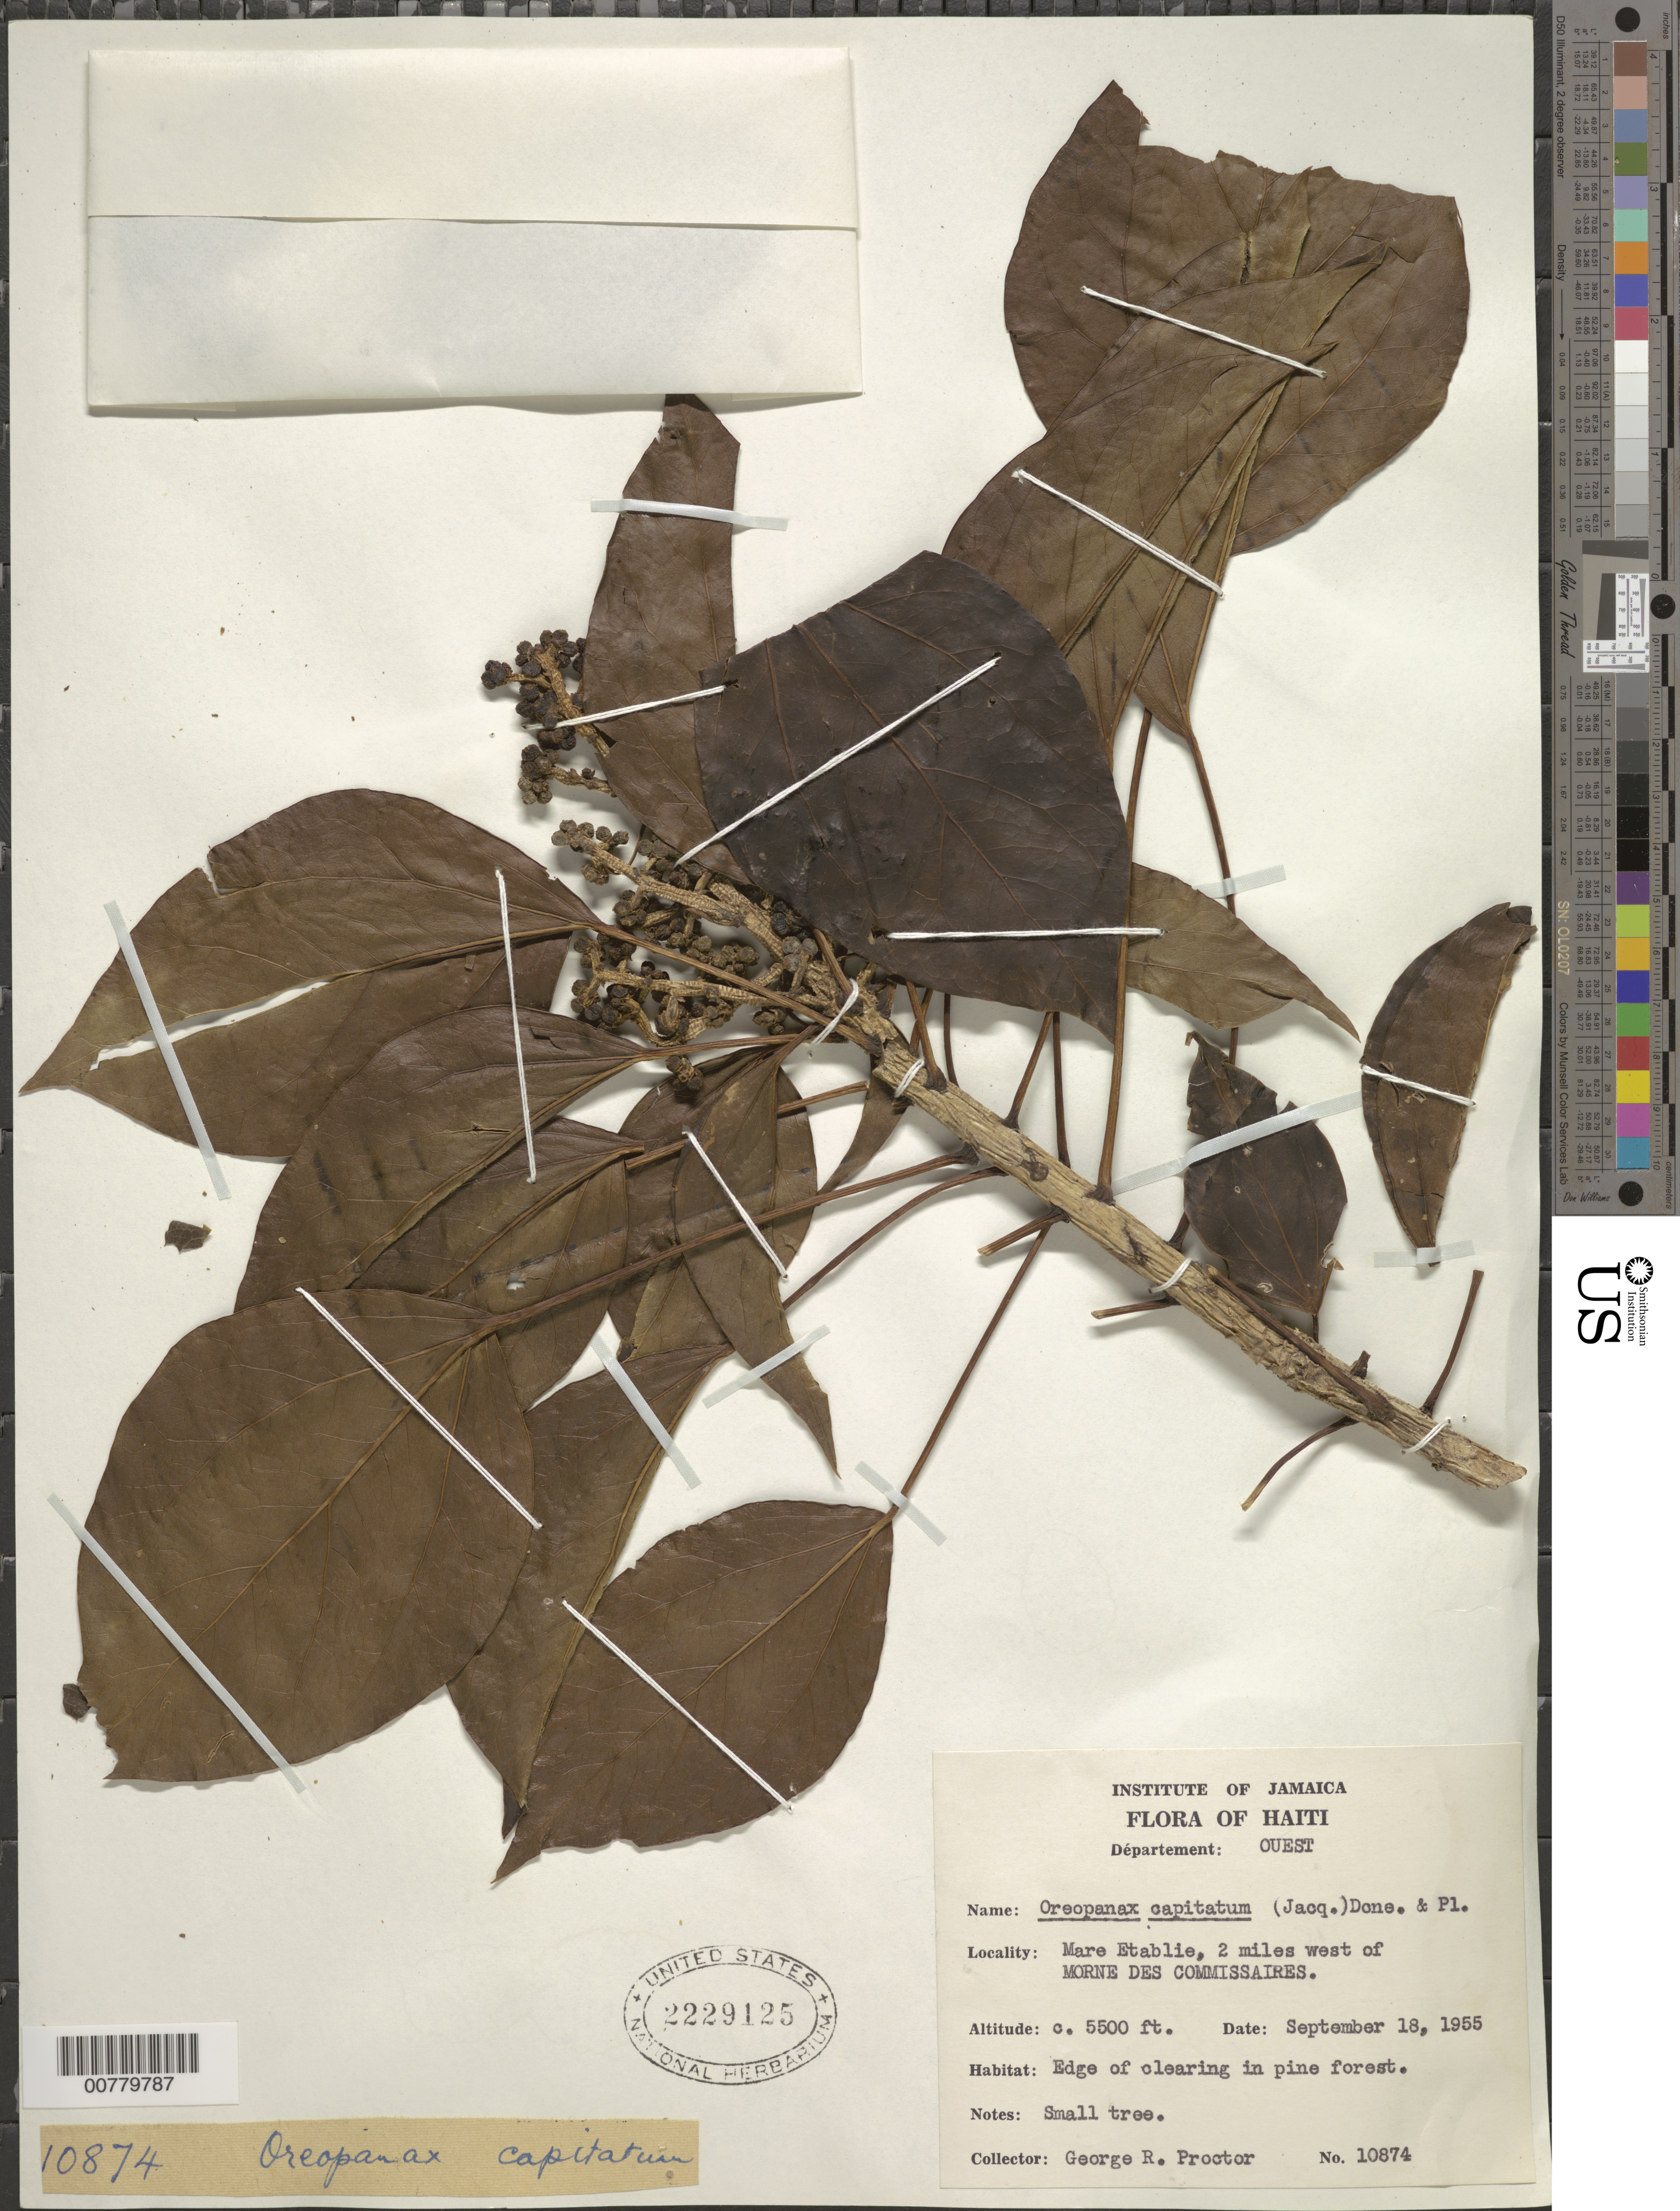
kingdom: Plantae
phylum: Tracheophyta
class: Magnoliopsida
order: Apiales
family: Araliaceae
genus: Oreopanax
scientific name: Oreopanax capitatus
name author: (Jacq.) Decne. & Planch.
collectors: G. R. Proctor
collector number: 10874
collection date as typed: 18 Sep 1955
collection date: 1955-09-18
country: Haiti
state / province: Ouest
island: Hispaniola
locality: Mare Etablie, 2 miles of Morne des Commissaires.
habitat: Edge of clearing in pine forest.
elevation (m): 1676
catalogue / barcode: US 2229125